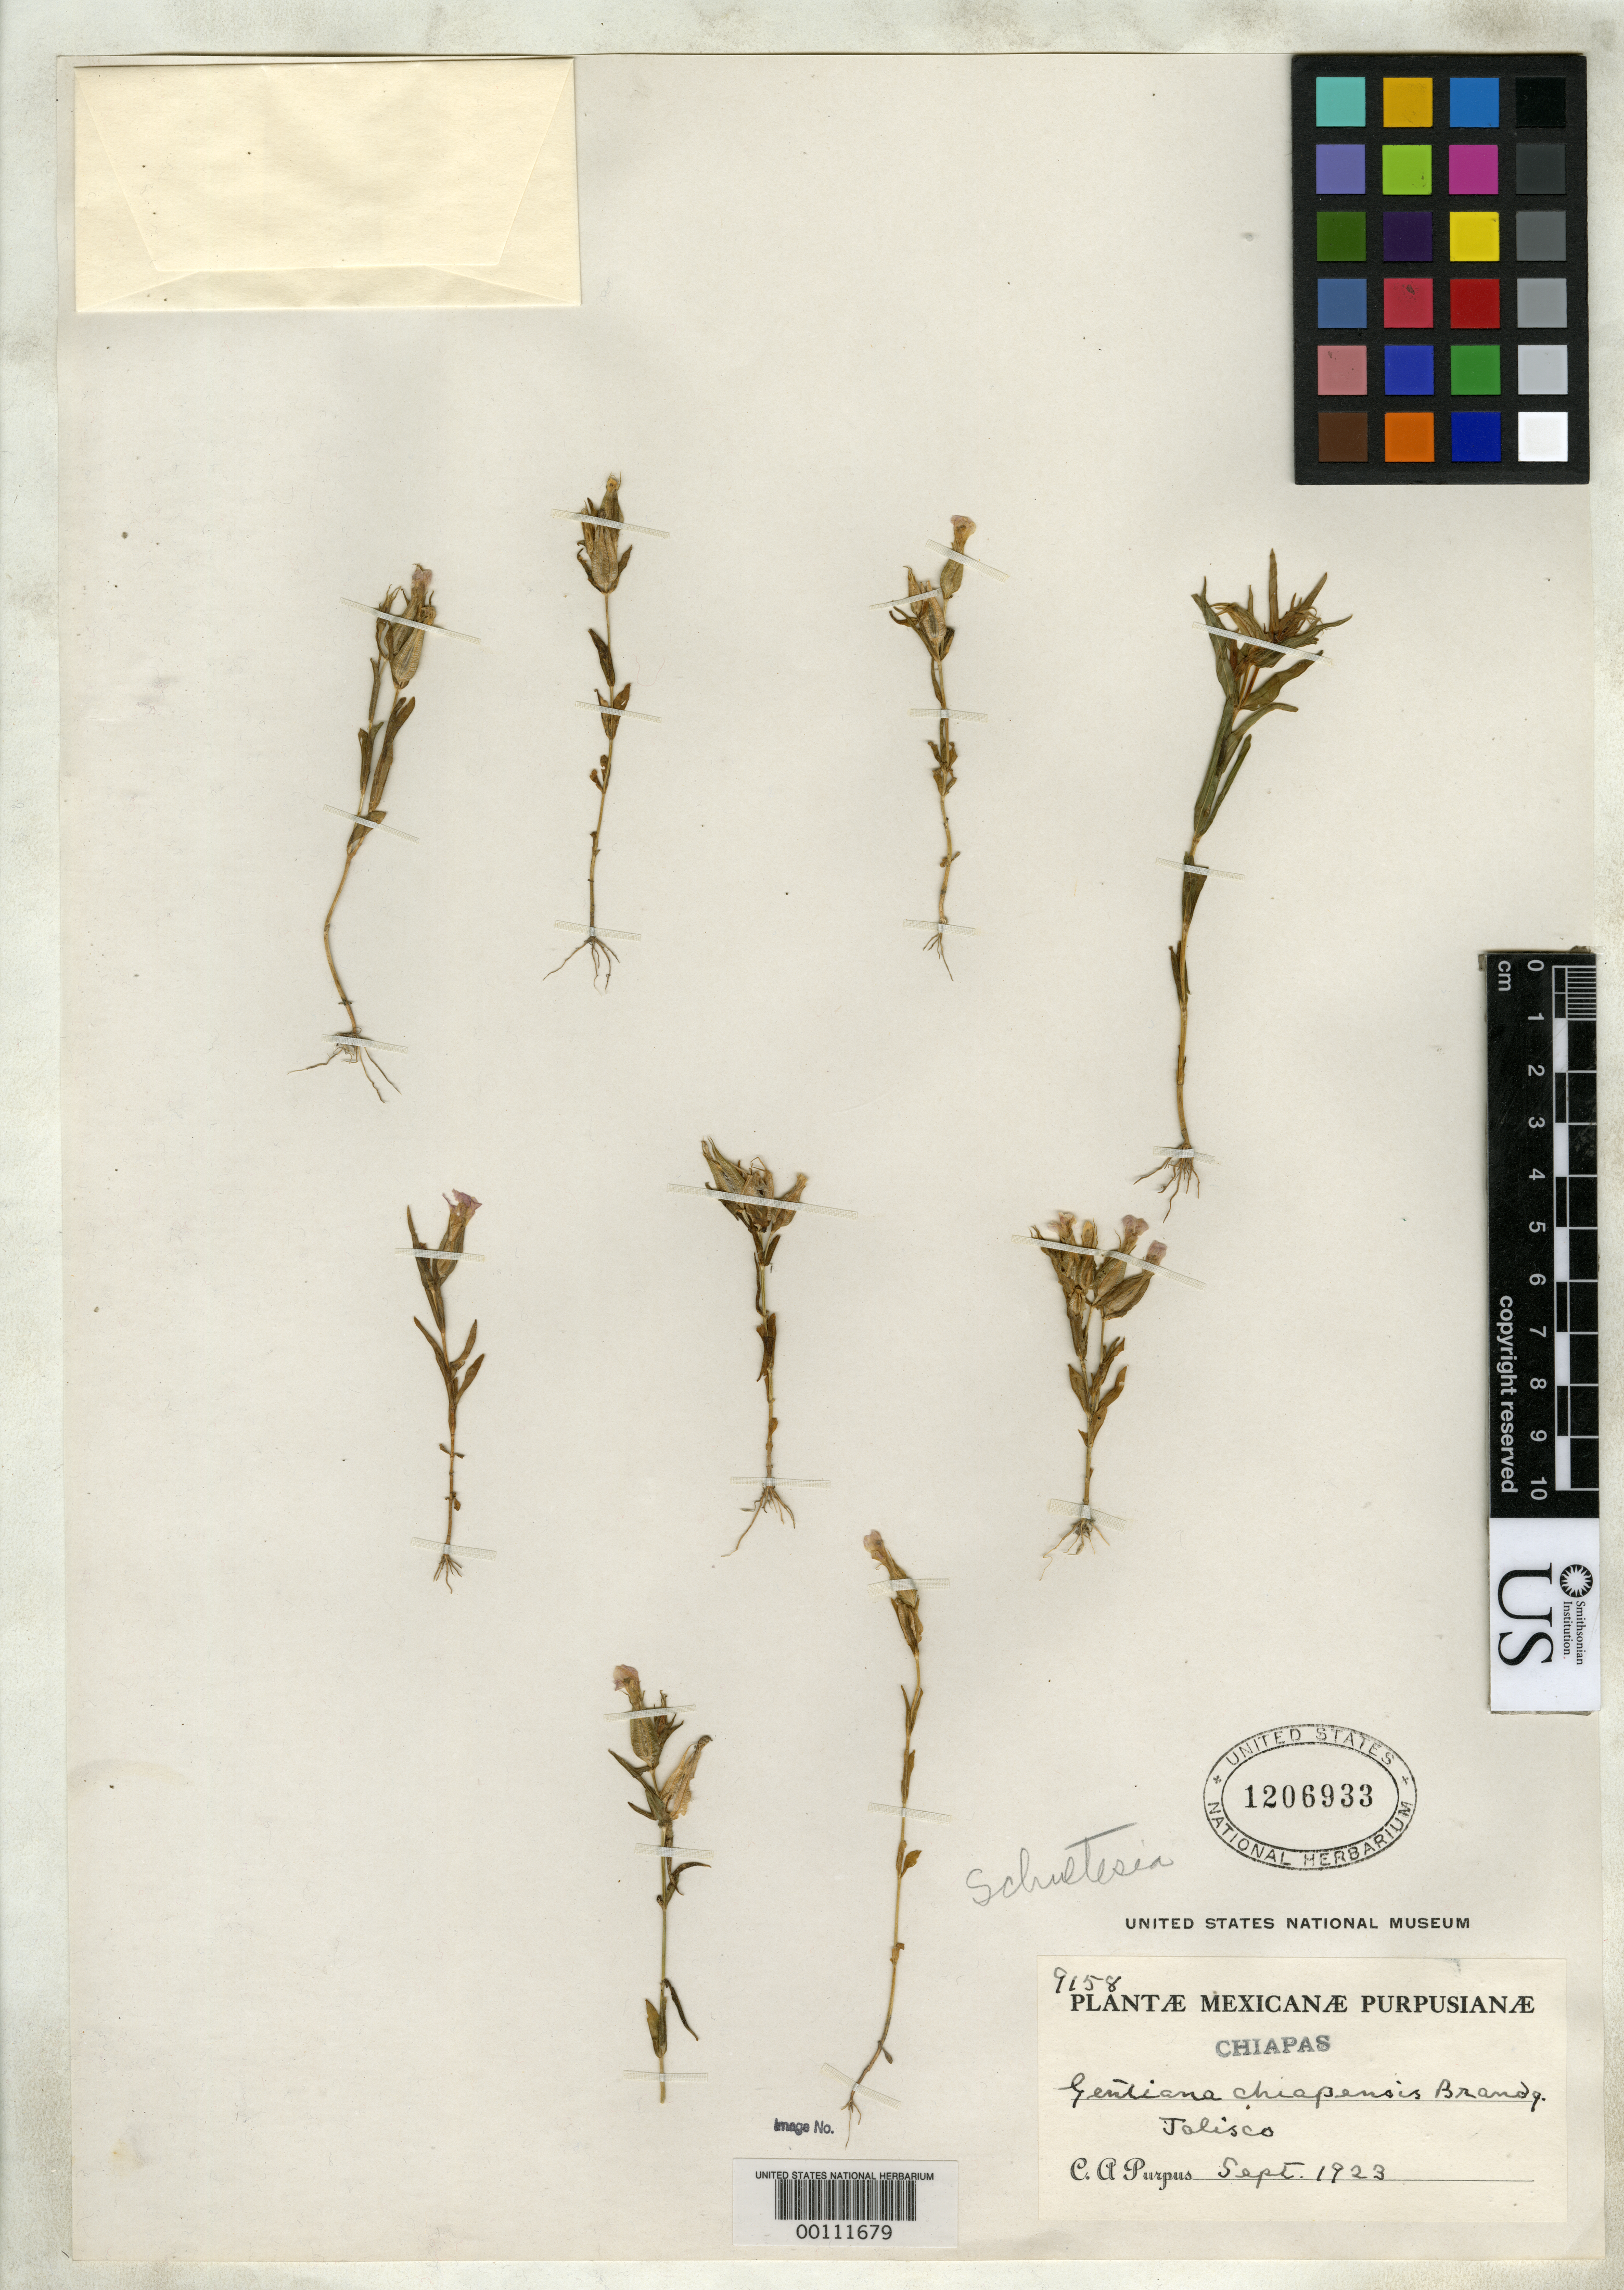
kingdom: Plantae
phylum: Tracheophyta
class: Magnoliopsida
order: Gentianales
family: Gentianaceae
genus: Schultesia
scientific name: Schultesia chiapensis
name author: Brandegee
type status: Isotype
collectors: C. A. Purpus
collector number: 9158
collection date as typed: Sep 1923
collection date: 1923-09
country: Mexico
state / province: Chiapas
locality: Jalisco.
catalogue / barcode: US 1206933